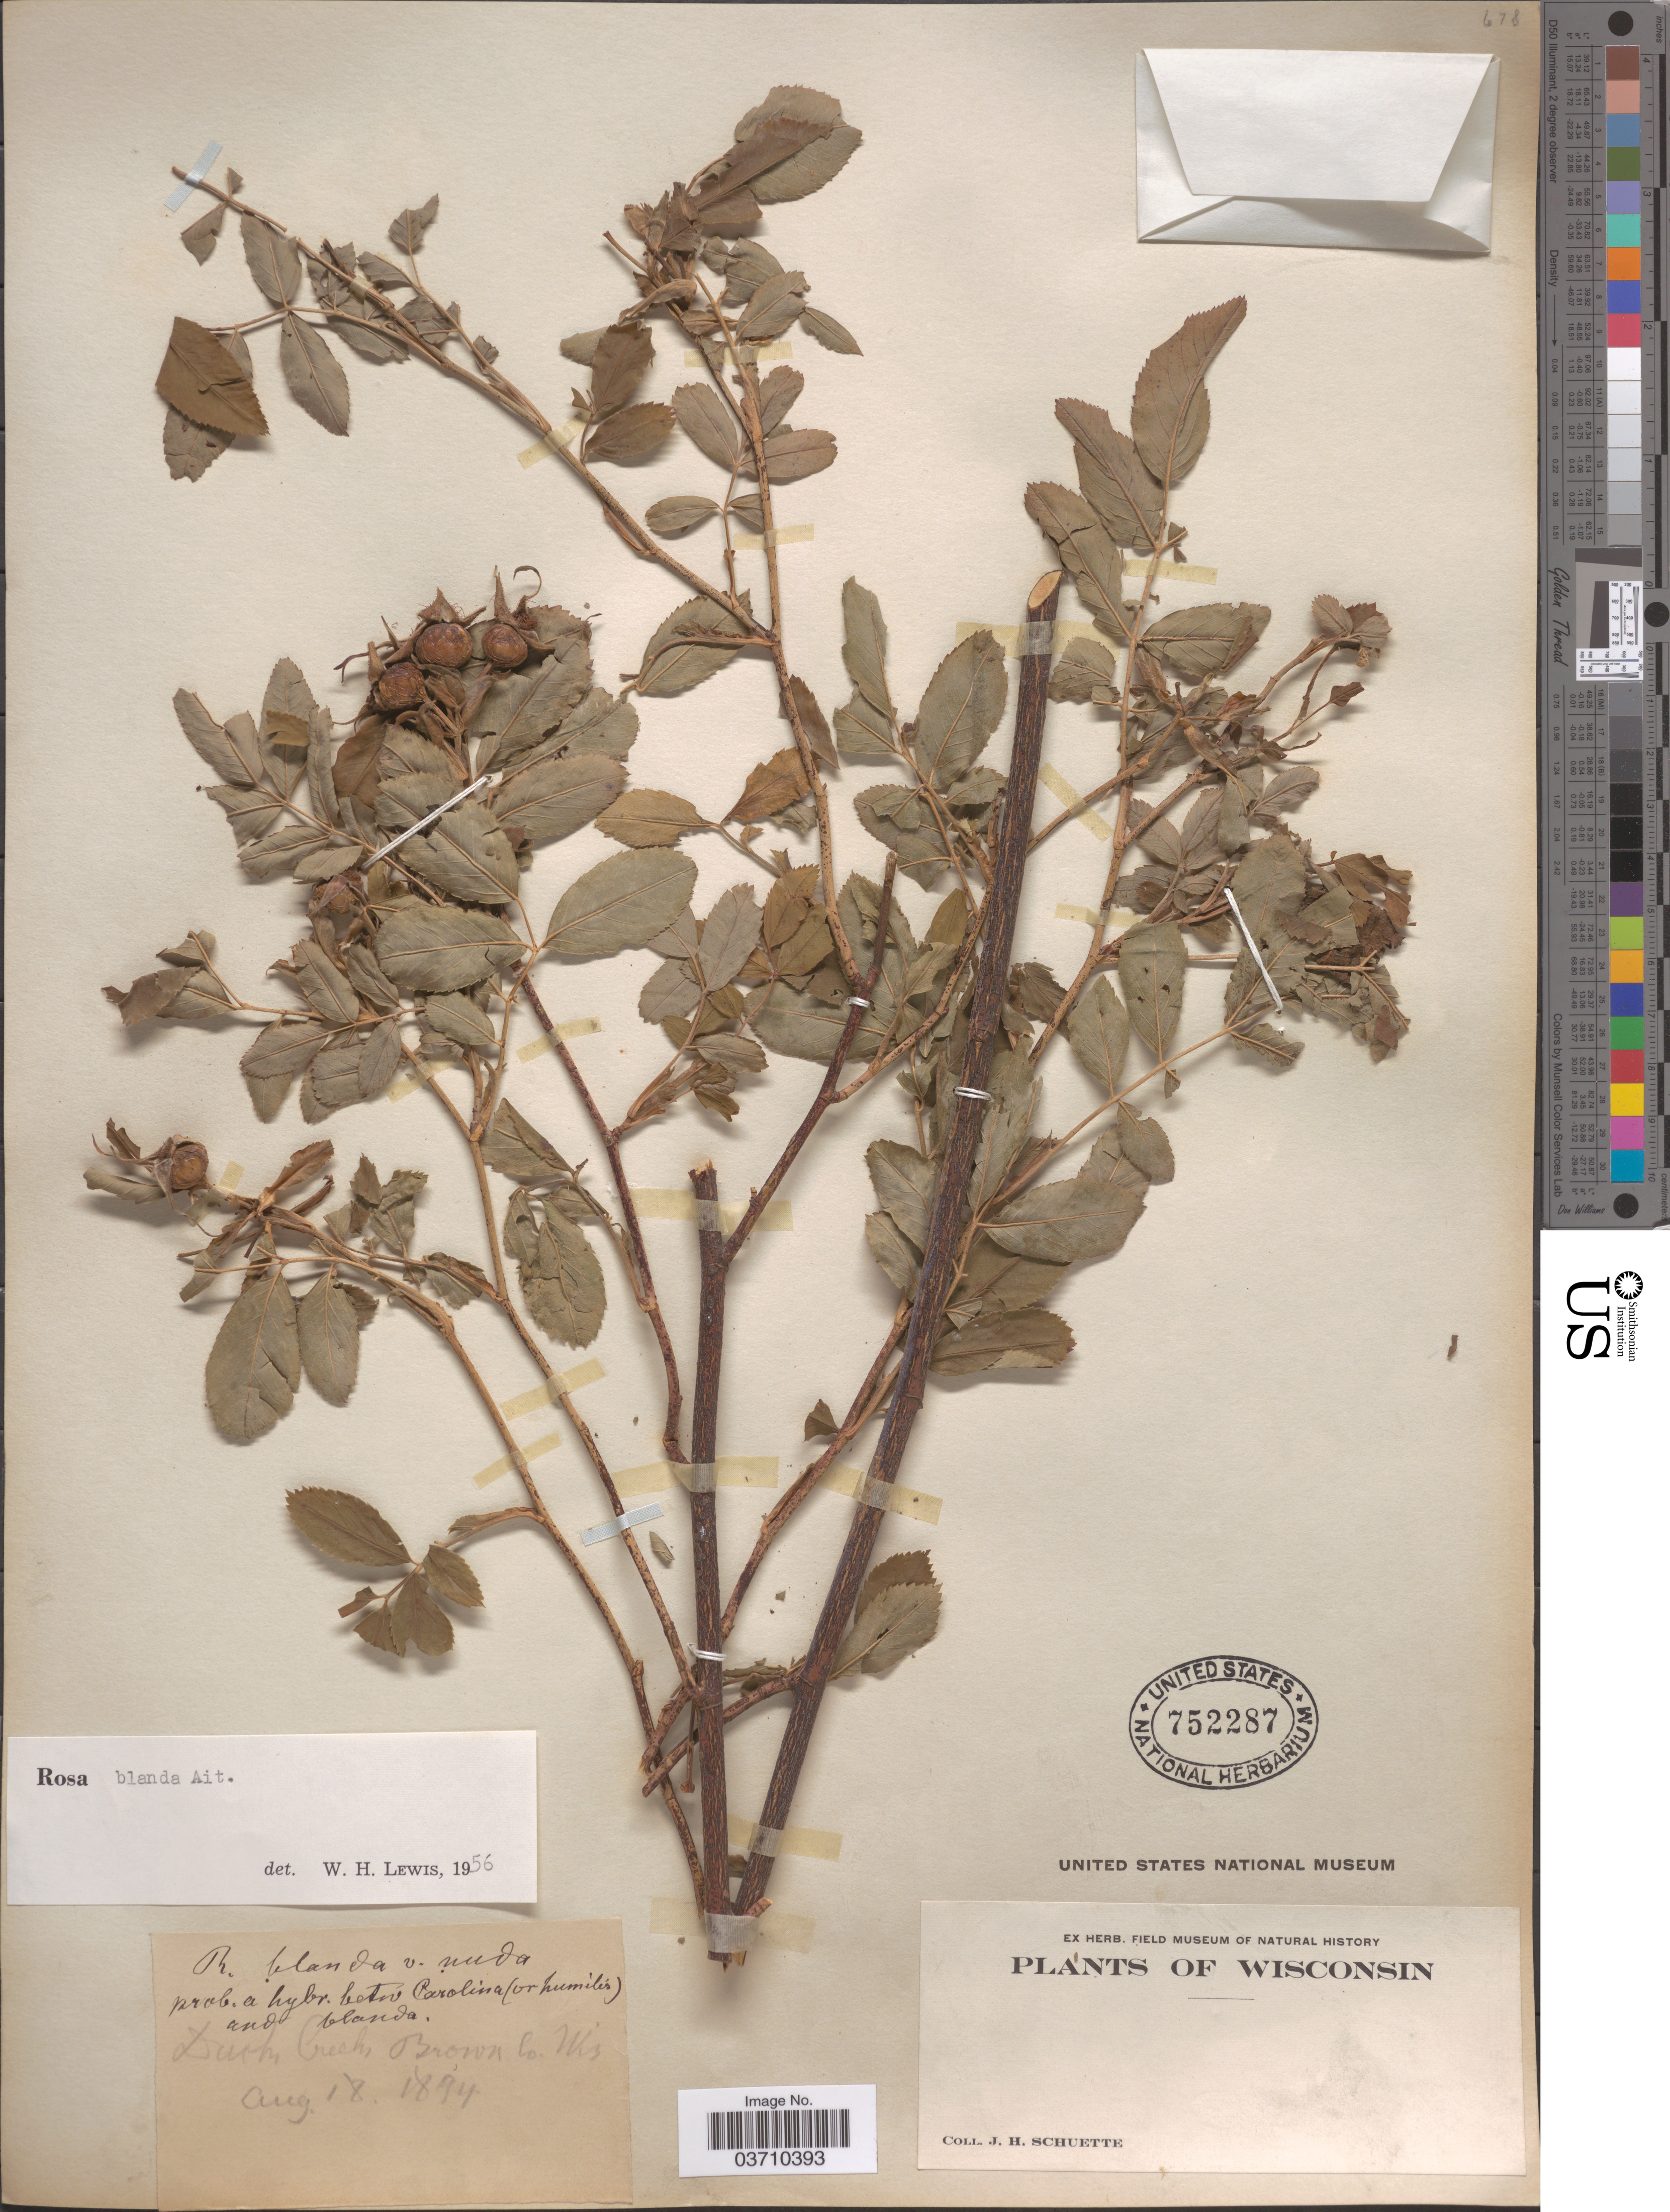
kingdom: Plantae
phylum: Tracheophyta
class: Magnoliopsida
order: Rosales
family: Rosaceae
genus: Rosa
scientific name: Rosa blanda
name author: Aiton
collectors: J. H. Schuette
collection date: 1894-08-18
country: United States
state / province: Wisconsin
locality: Dutch Creek, Brown Co.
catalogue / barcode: US 752287